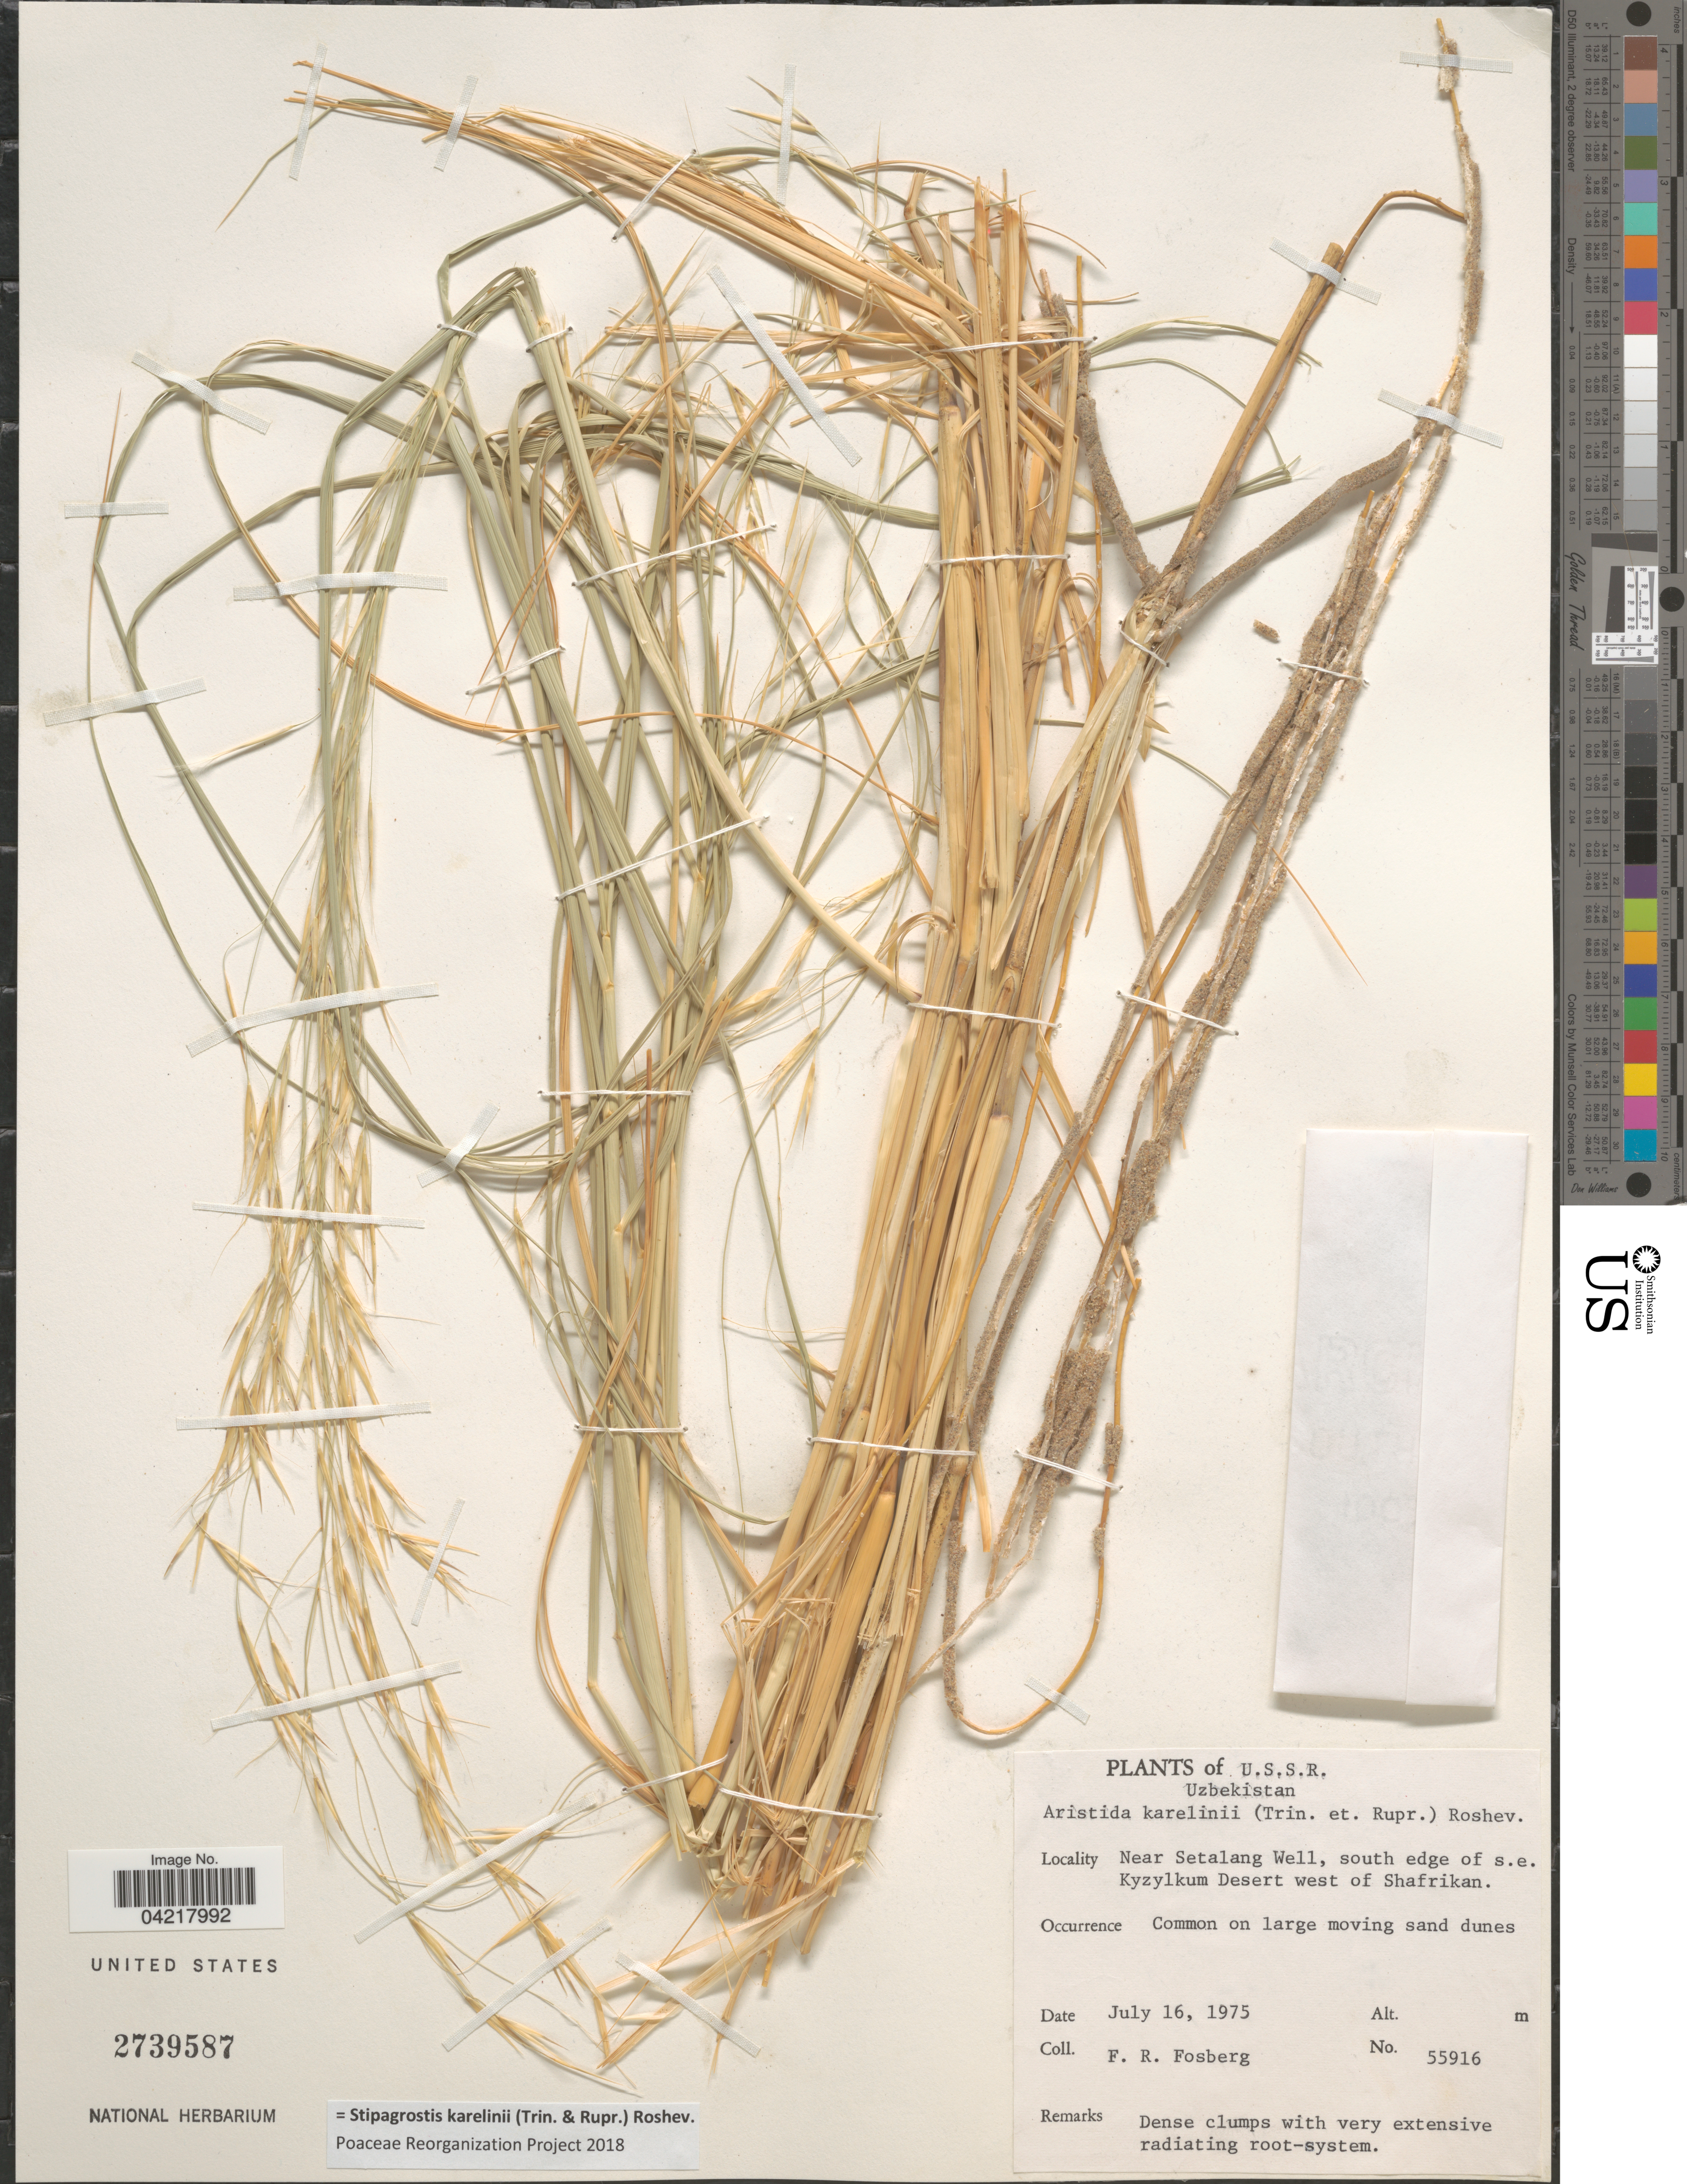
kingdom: Plantae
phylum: Tracheophyta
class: Liliopsida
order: Poales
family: Poaceae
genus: Stipagrostis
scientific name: Stipagrostis karelinii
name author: (Trin. & Rupr.) Tzvelev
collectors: F. R. Fosberg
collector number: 55916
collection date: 1975-07-16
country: Uzbekistan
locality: U.S.S.R. Near Setalang Well, south edge of s.e. Kyzylkum Desert west of Shafrikan.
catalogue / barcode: US 2739587